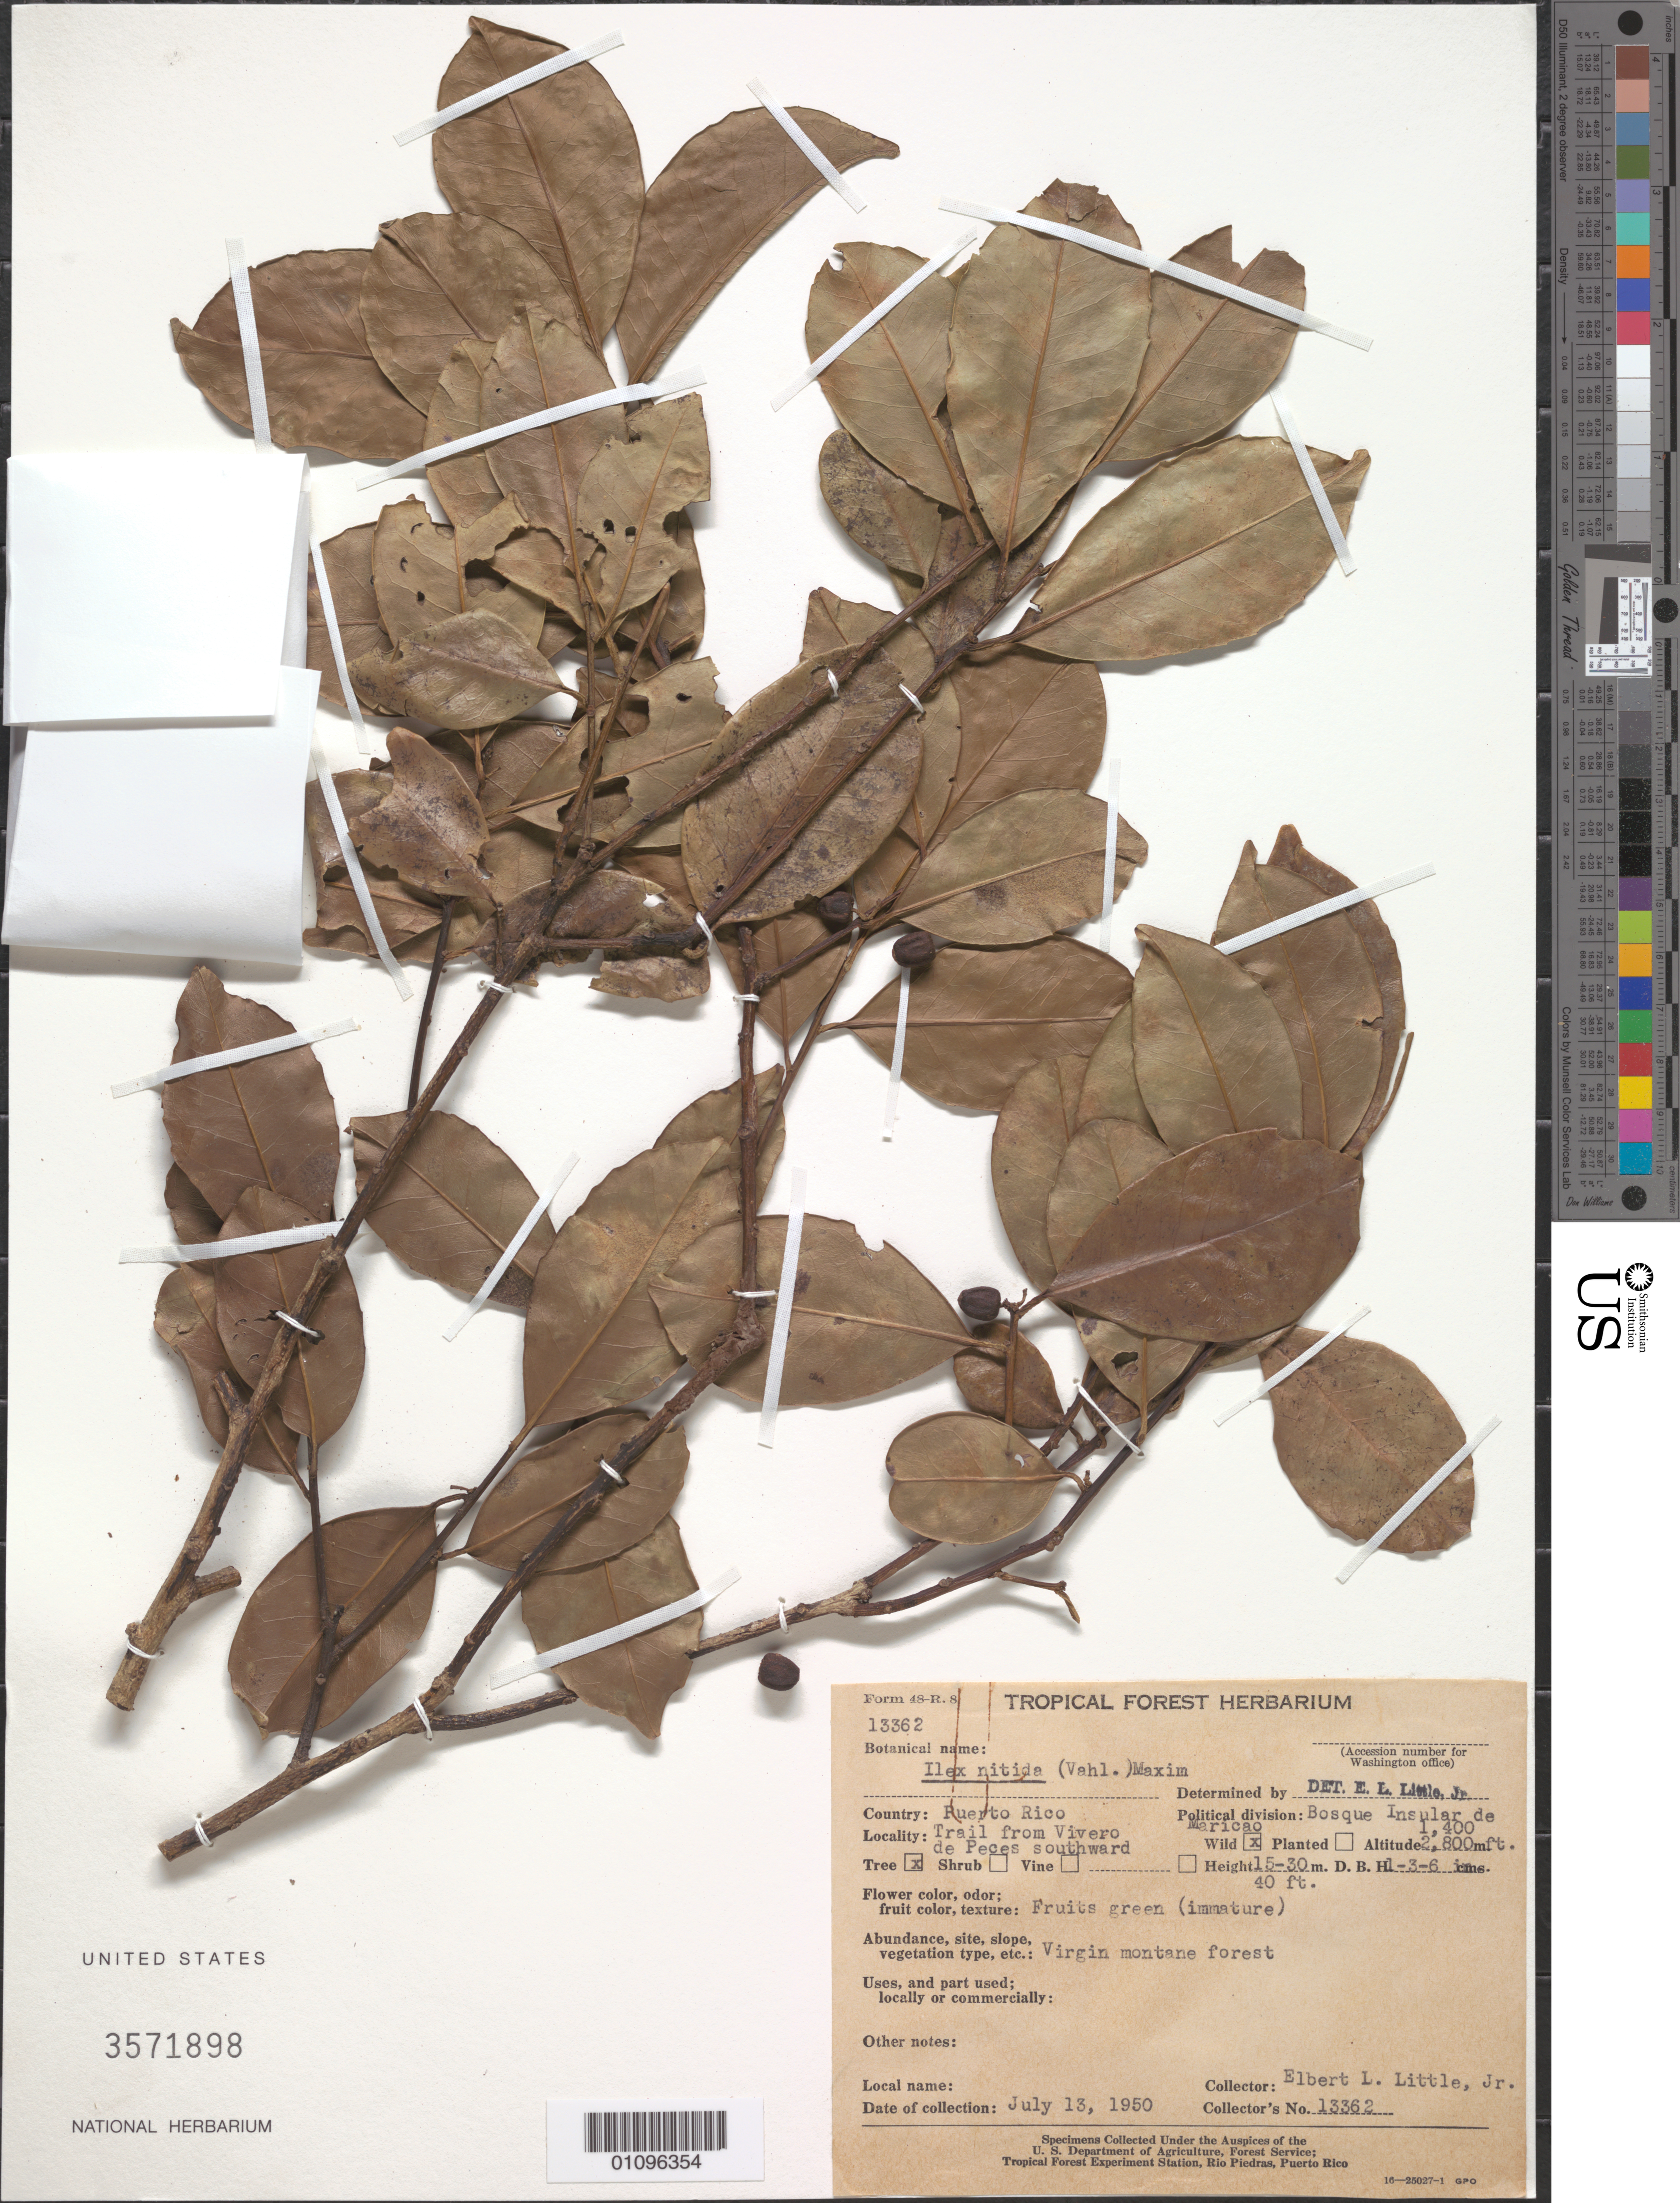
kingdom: Plantae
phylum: Tracheophyta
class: Magnoliopsida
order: Aquifoliales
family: Aquifoliaceae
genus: Ilex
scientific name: Ilex nitida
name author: (Vahl) Maxim.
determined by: Little, Elbert L., Jr., (FSSR), United States Department of Agriculture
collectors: E. L. Little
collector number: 13362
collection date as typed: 13 Jul 1950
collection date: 1950-07-13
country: Puerto Rico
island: Puerto Rico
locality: Bosque Insular de Maricao, trail from Vivero de Peces southward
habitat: Virgin montane forest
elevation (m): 427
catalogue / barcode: US 3571898